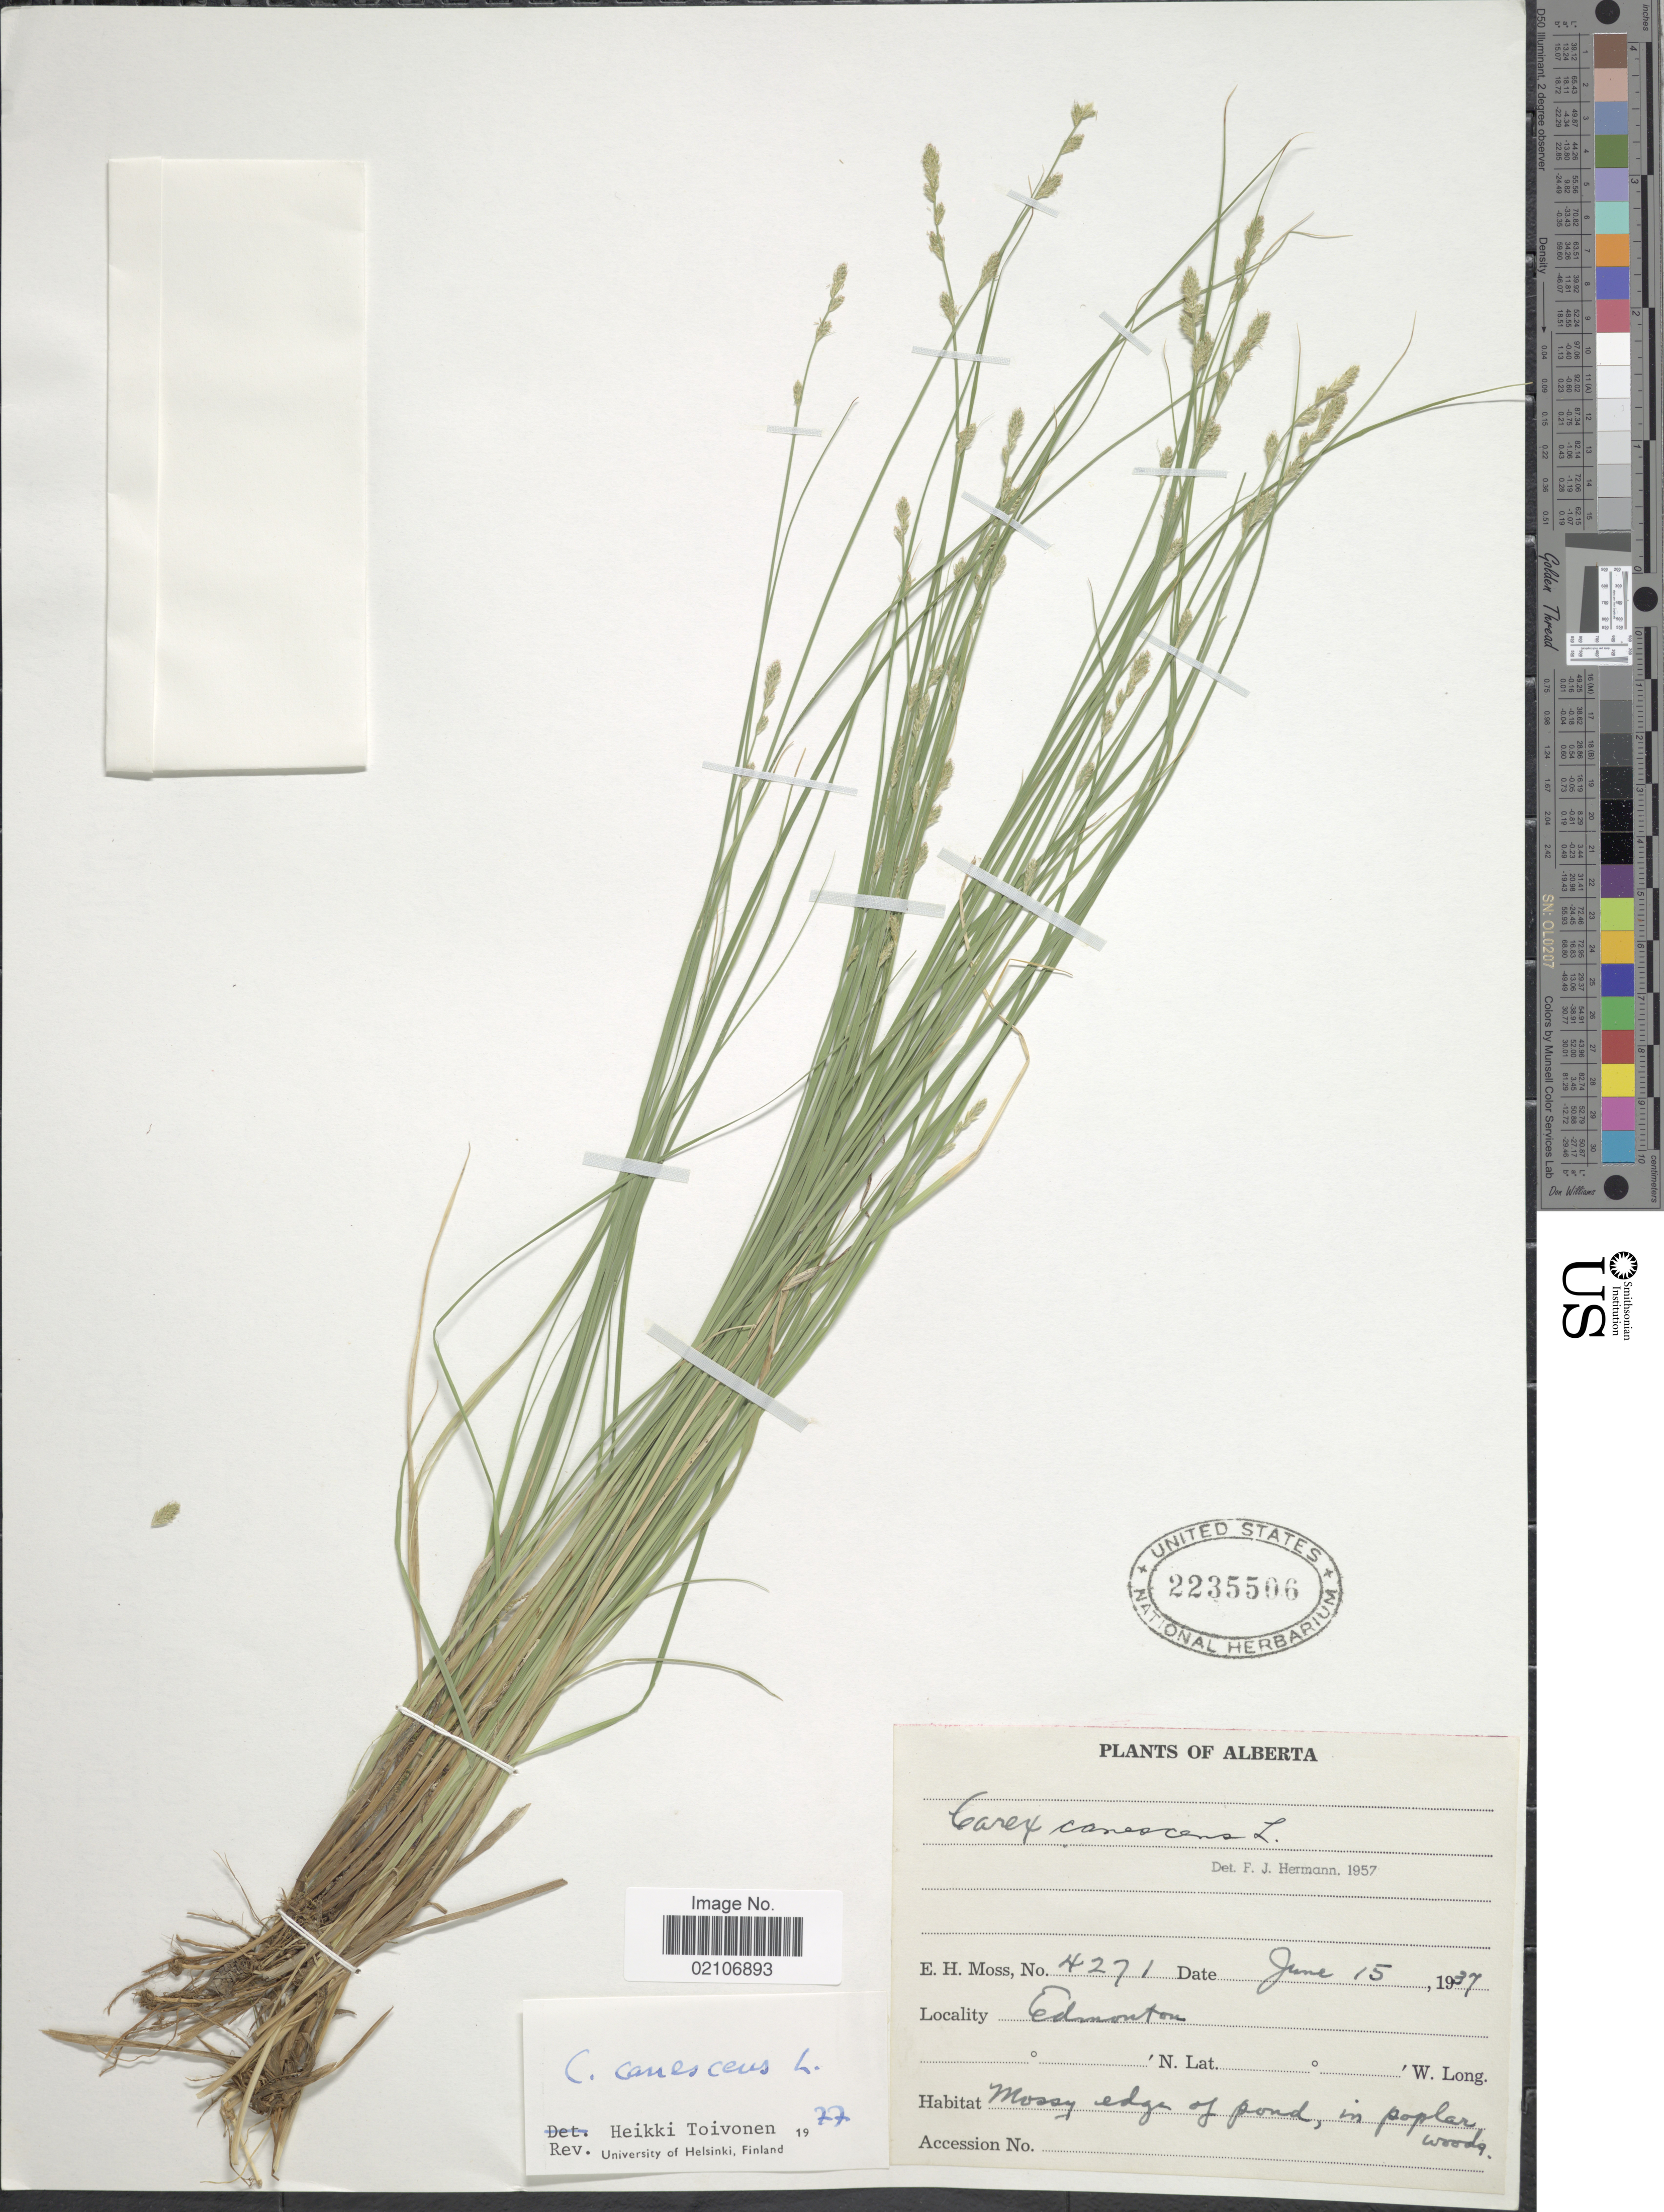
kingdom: Plantae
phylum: Tracheophyta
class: Liliopsida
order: Poales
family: Cyperaceae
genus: Carex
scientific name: Carex canescens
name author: L.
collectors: E. Moss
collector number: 4271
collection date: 1937-06-15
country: Canada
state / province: Alberta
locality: Edmonton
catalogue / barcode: US 2235506